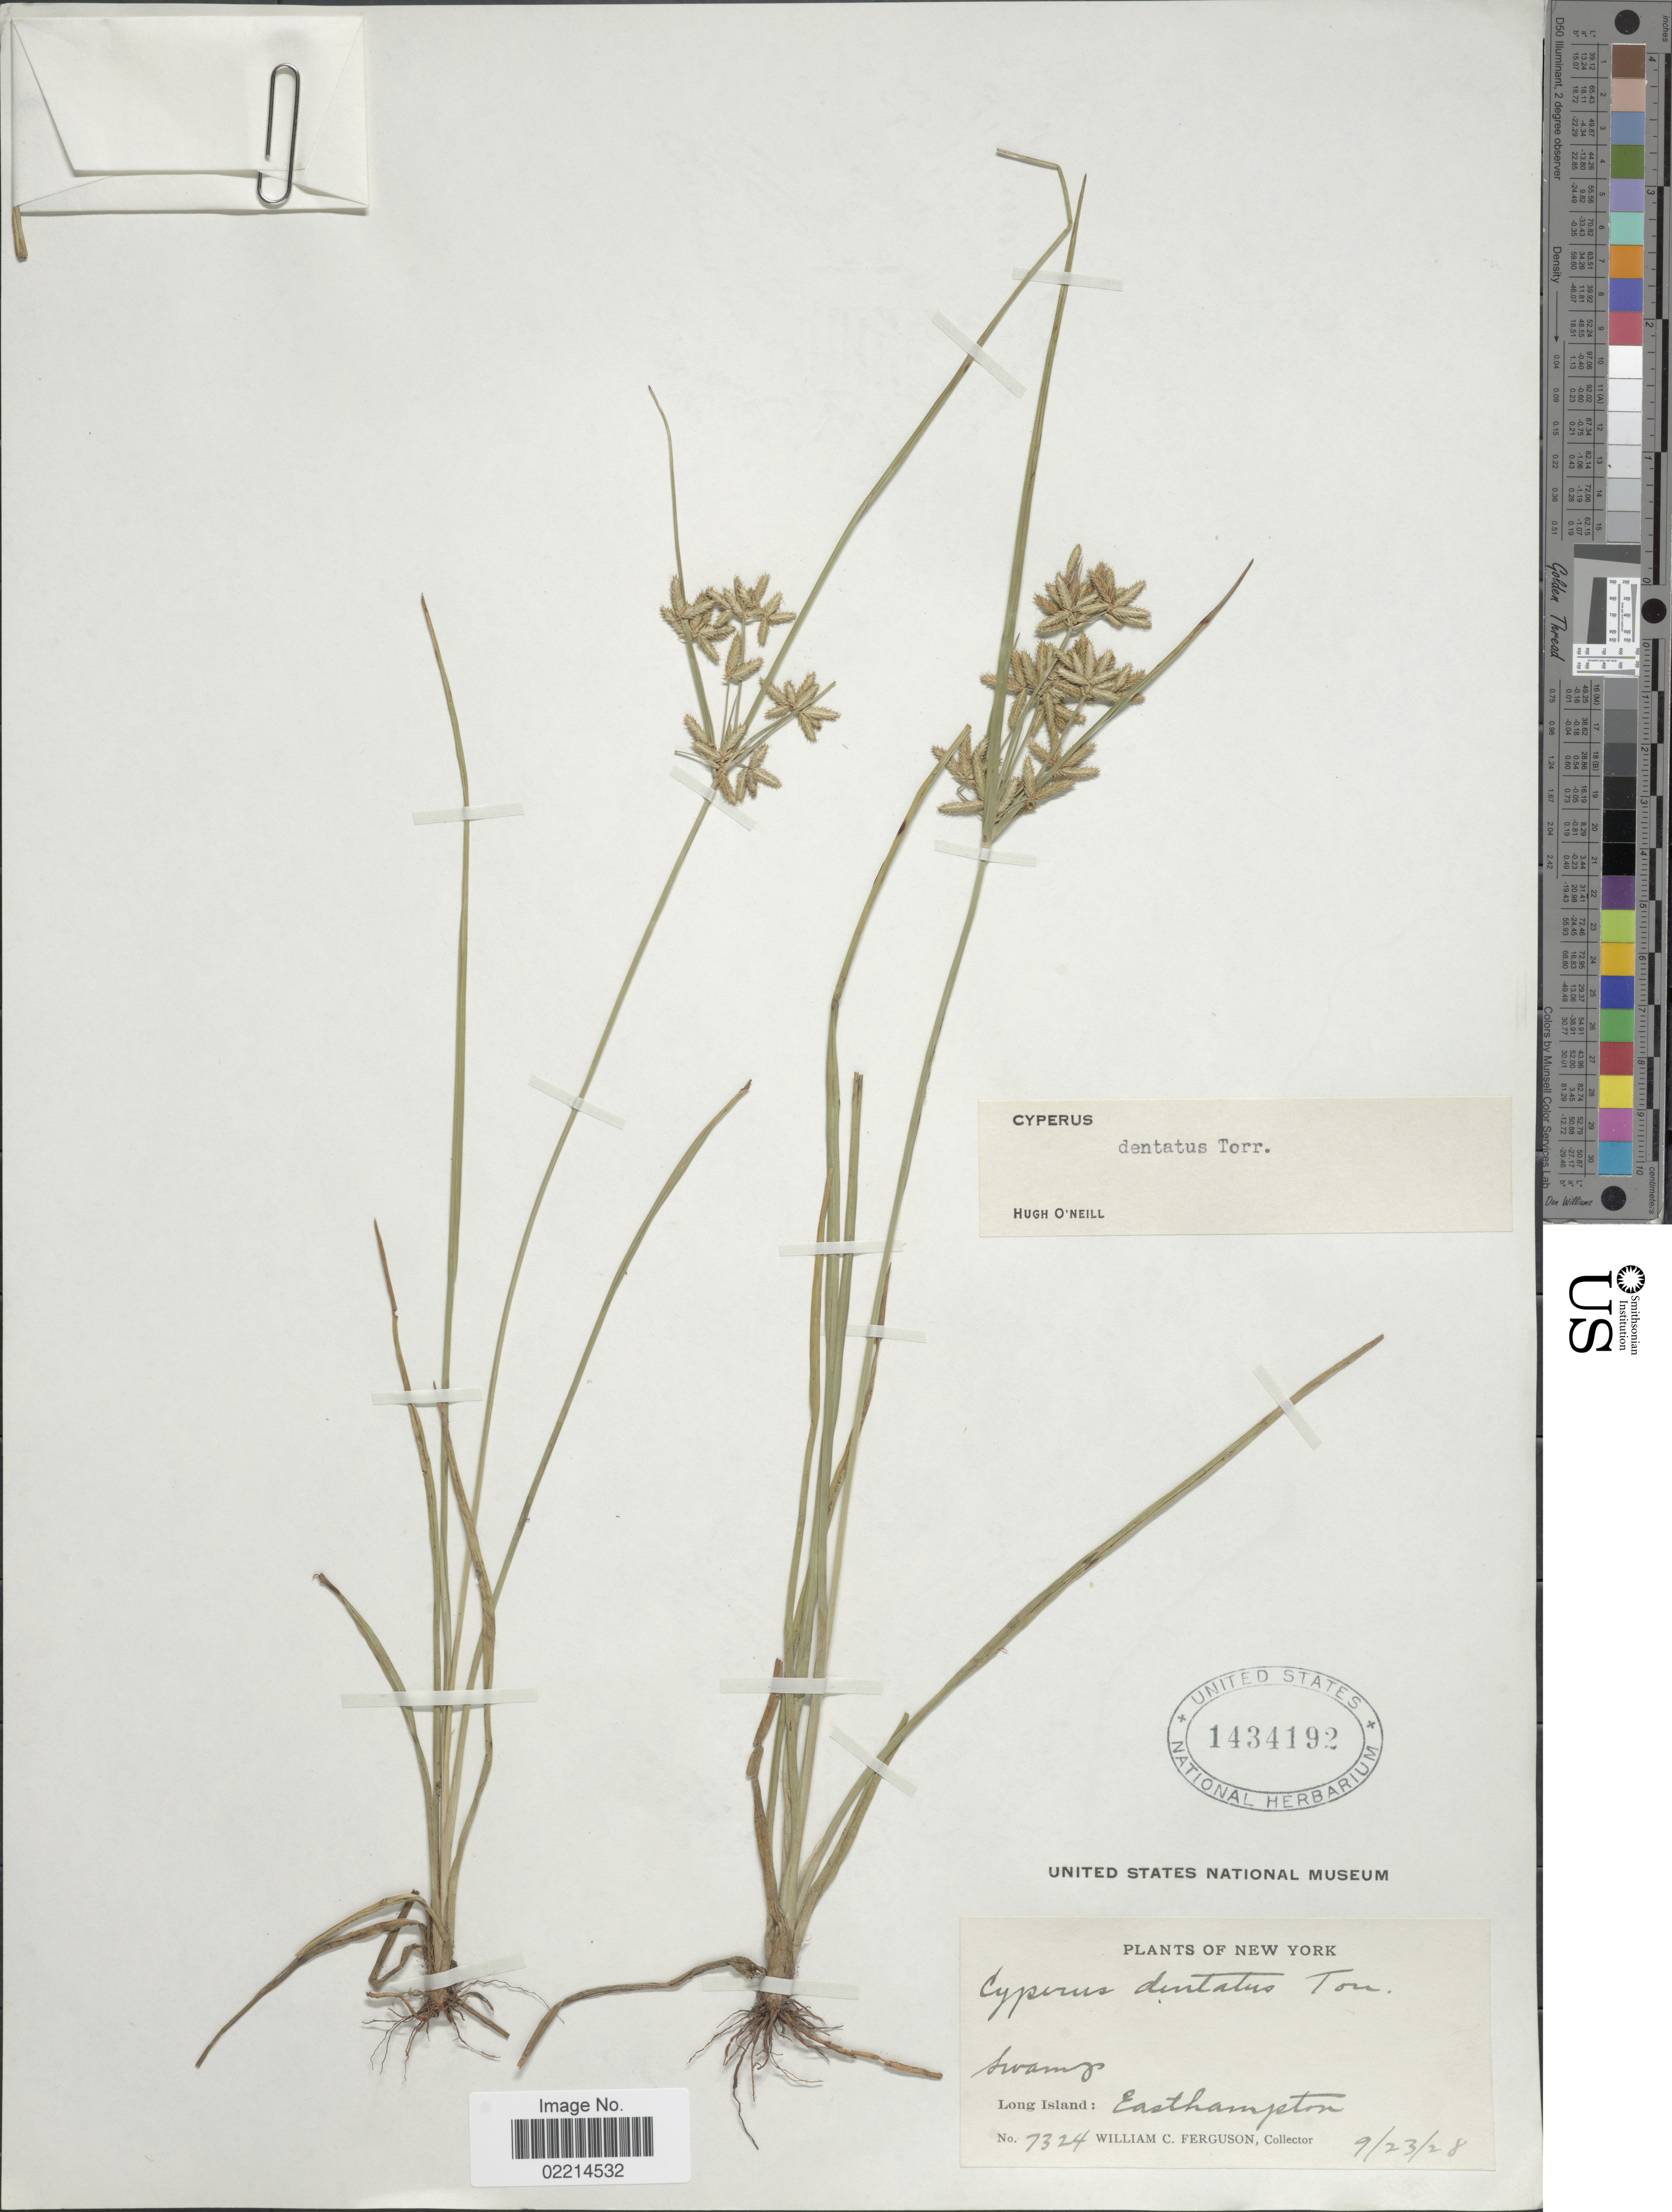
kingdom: Plantae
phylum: Tracheophyta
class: Liliopsida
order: Poales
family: Cyperaceae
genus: Cyperus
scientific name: Cyperus dentatus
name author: Torr.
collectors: W. Ferguson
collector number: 7324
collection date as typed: Transcribed d/m/y: 23/9/28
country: United States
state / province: New York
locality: Swamp, Long Island: Easthampton.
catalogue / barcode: US 1434192